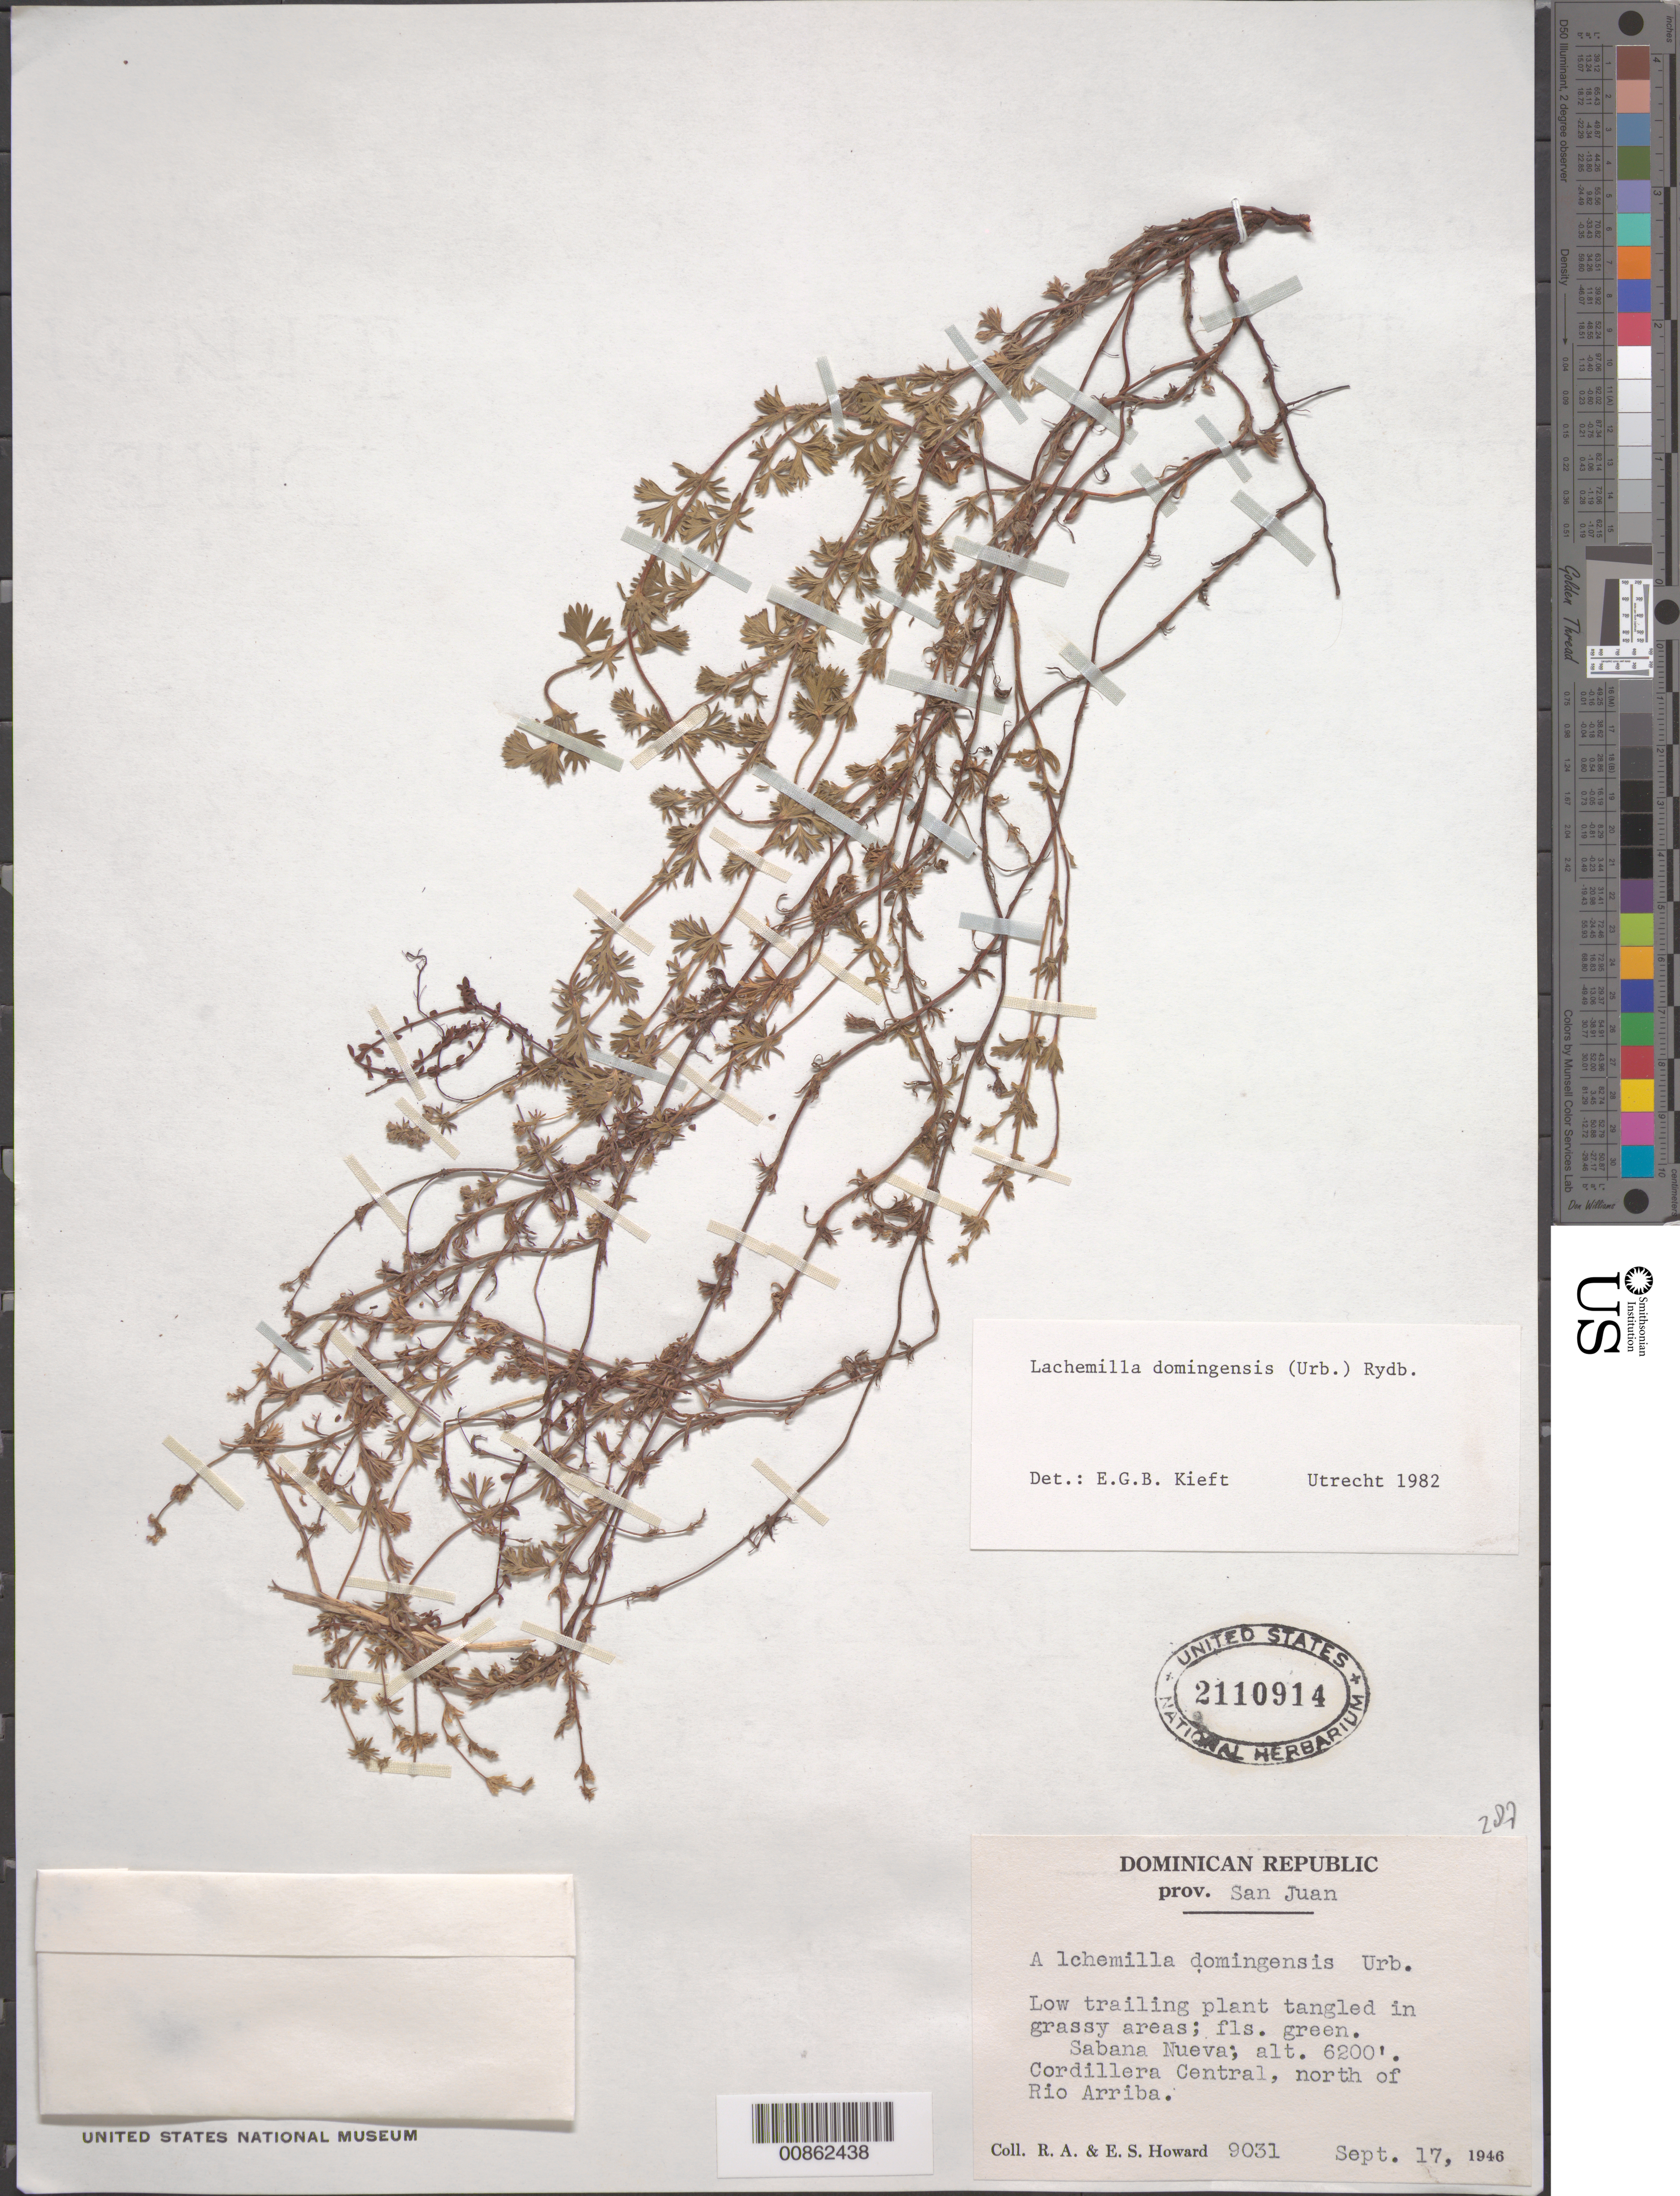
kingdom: Plantae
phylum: Tracheophyta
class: Magnoliopsida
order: Rosales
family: Rosaceae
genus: Alchemilla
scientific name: Alchemilla domingensis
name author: Urb.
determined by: Kieft, E. G. B.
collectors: R. A. Howard & E. S. Howard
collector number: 9031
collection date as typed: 17 Sep 1946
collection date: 1946-09-17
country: Dominican Republic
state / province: San Juan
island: Hispaniola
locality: Sabana Nueva, Cordillera Central, north of Río Arriba.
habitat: Tangled in grassy areas.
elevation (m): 1890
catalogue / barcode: US 2110914